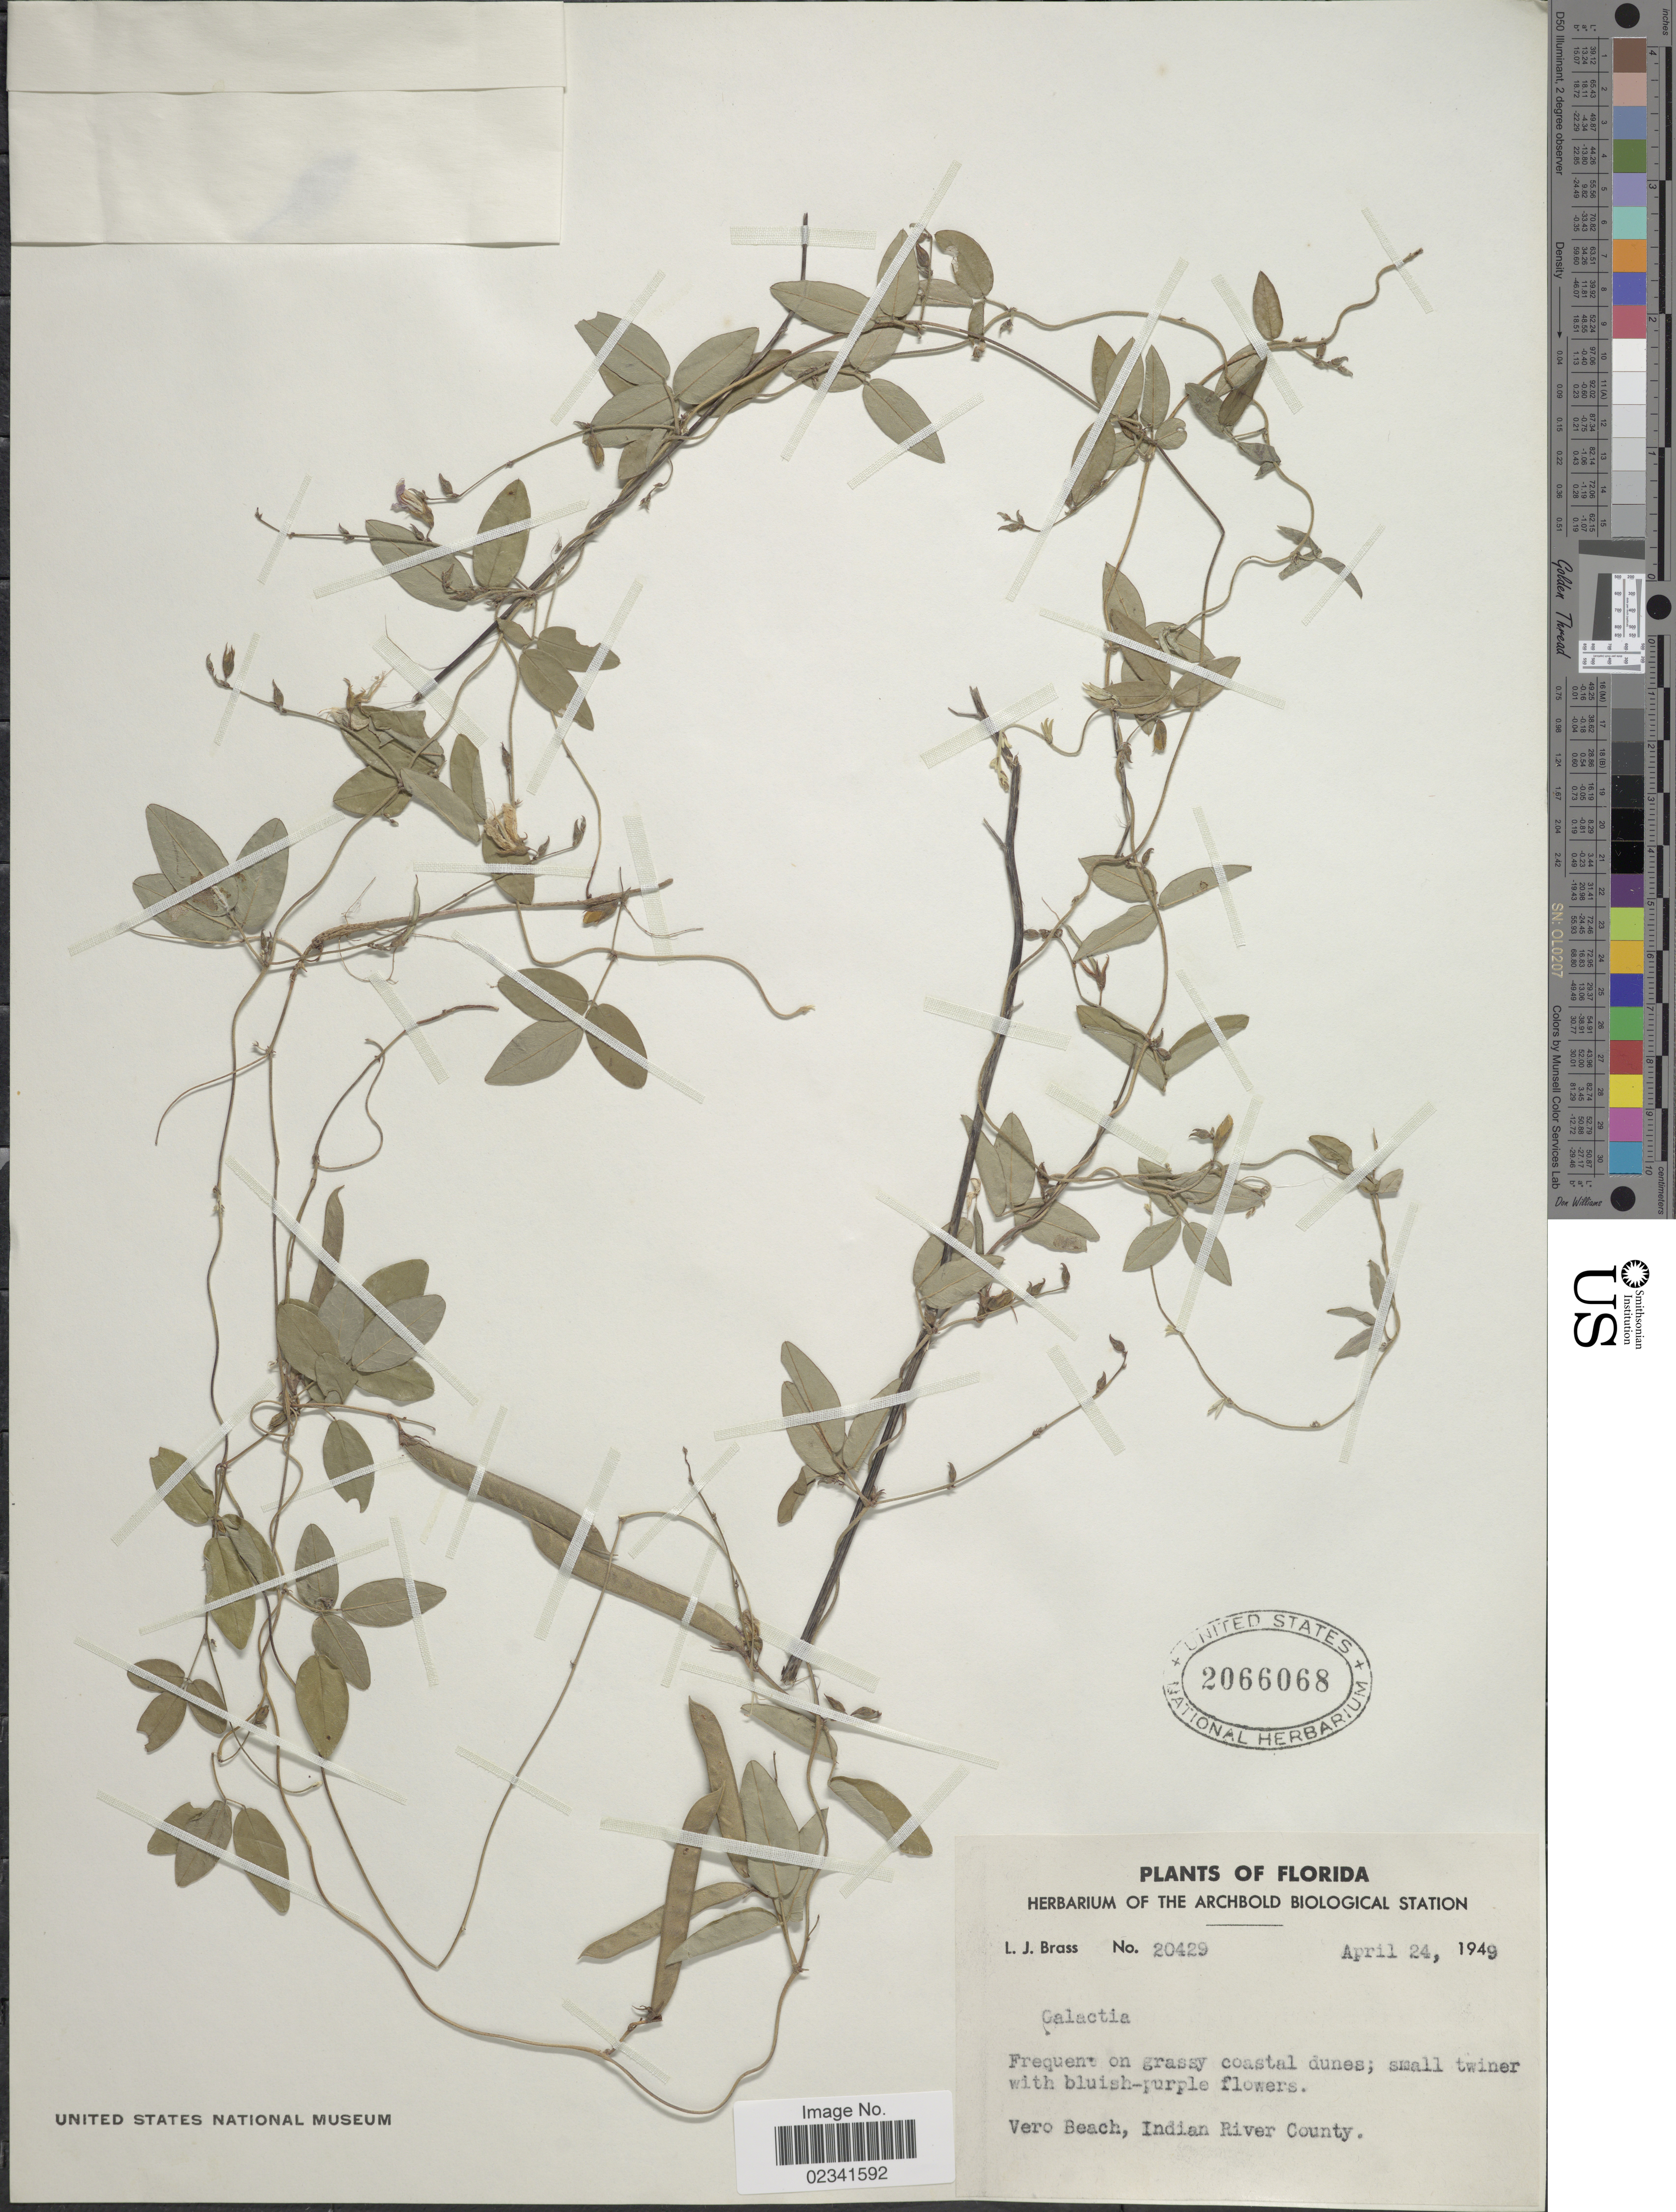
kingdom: Plantae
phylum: Tracheophyta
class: Magnoliopsida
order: Fabales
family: Fabaceae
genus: Galactia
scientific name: Galactia macreei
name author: M.A. Curtis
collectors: L. J. Brass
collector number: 20429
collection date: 1949-04-24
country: United States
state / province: Florida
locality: Vero Beach, Indian River County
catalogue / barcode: US 2066068